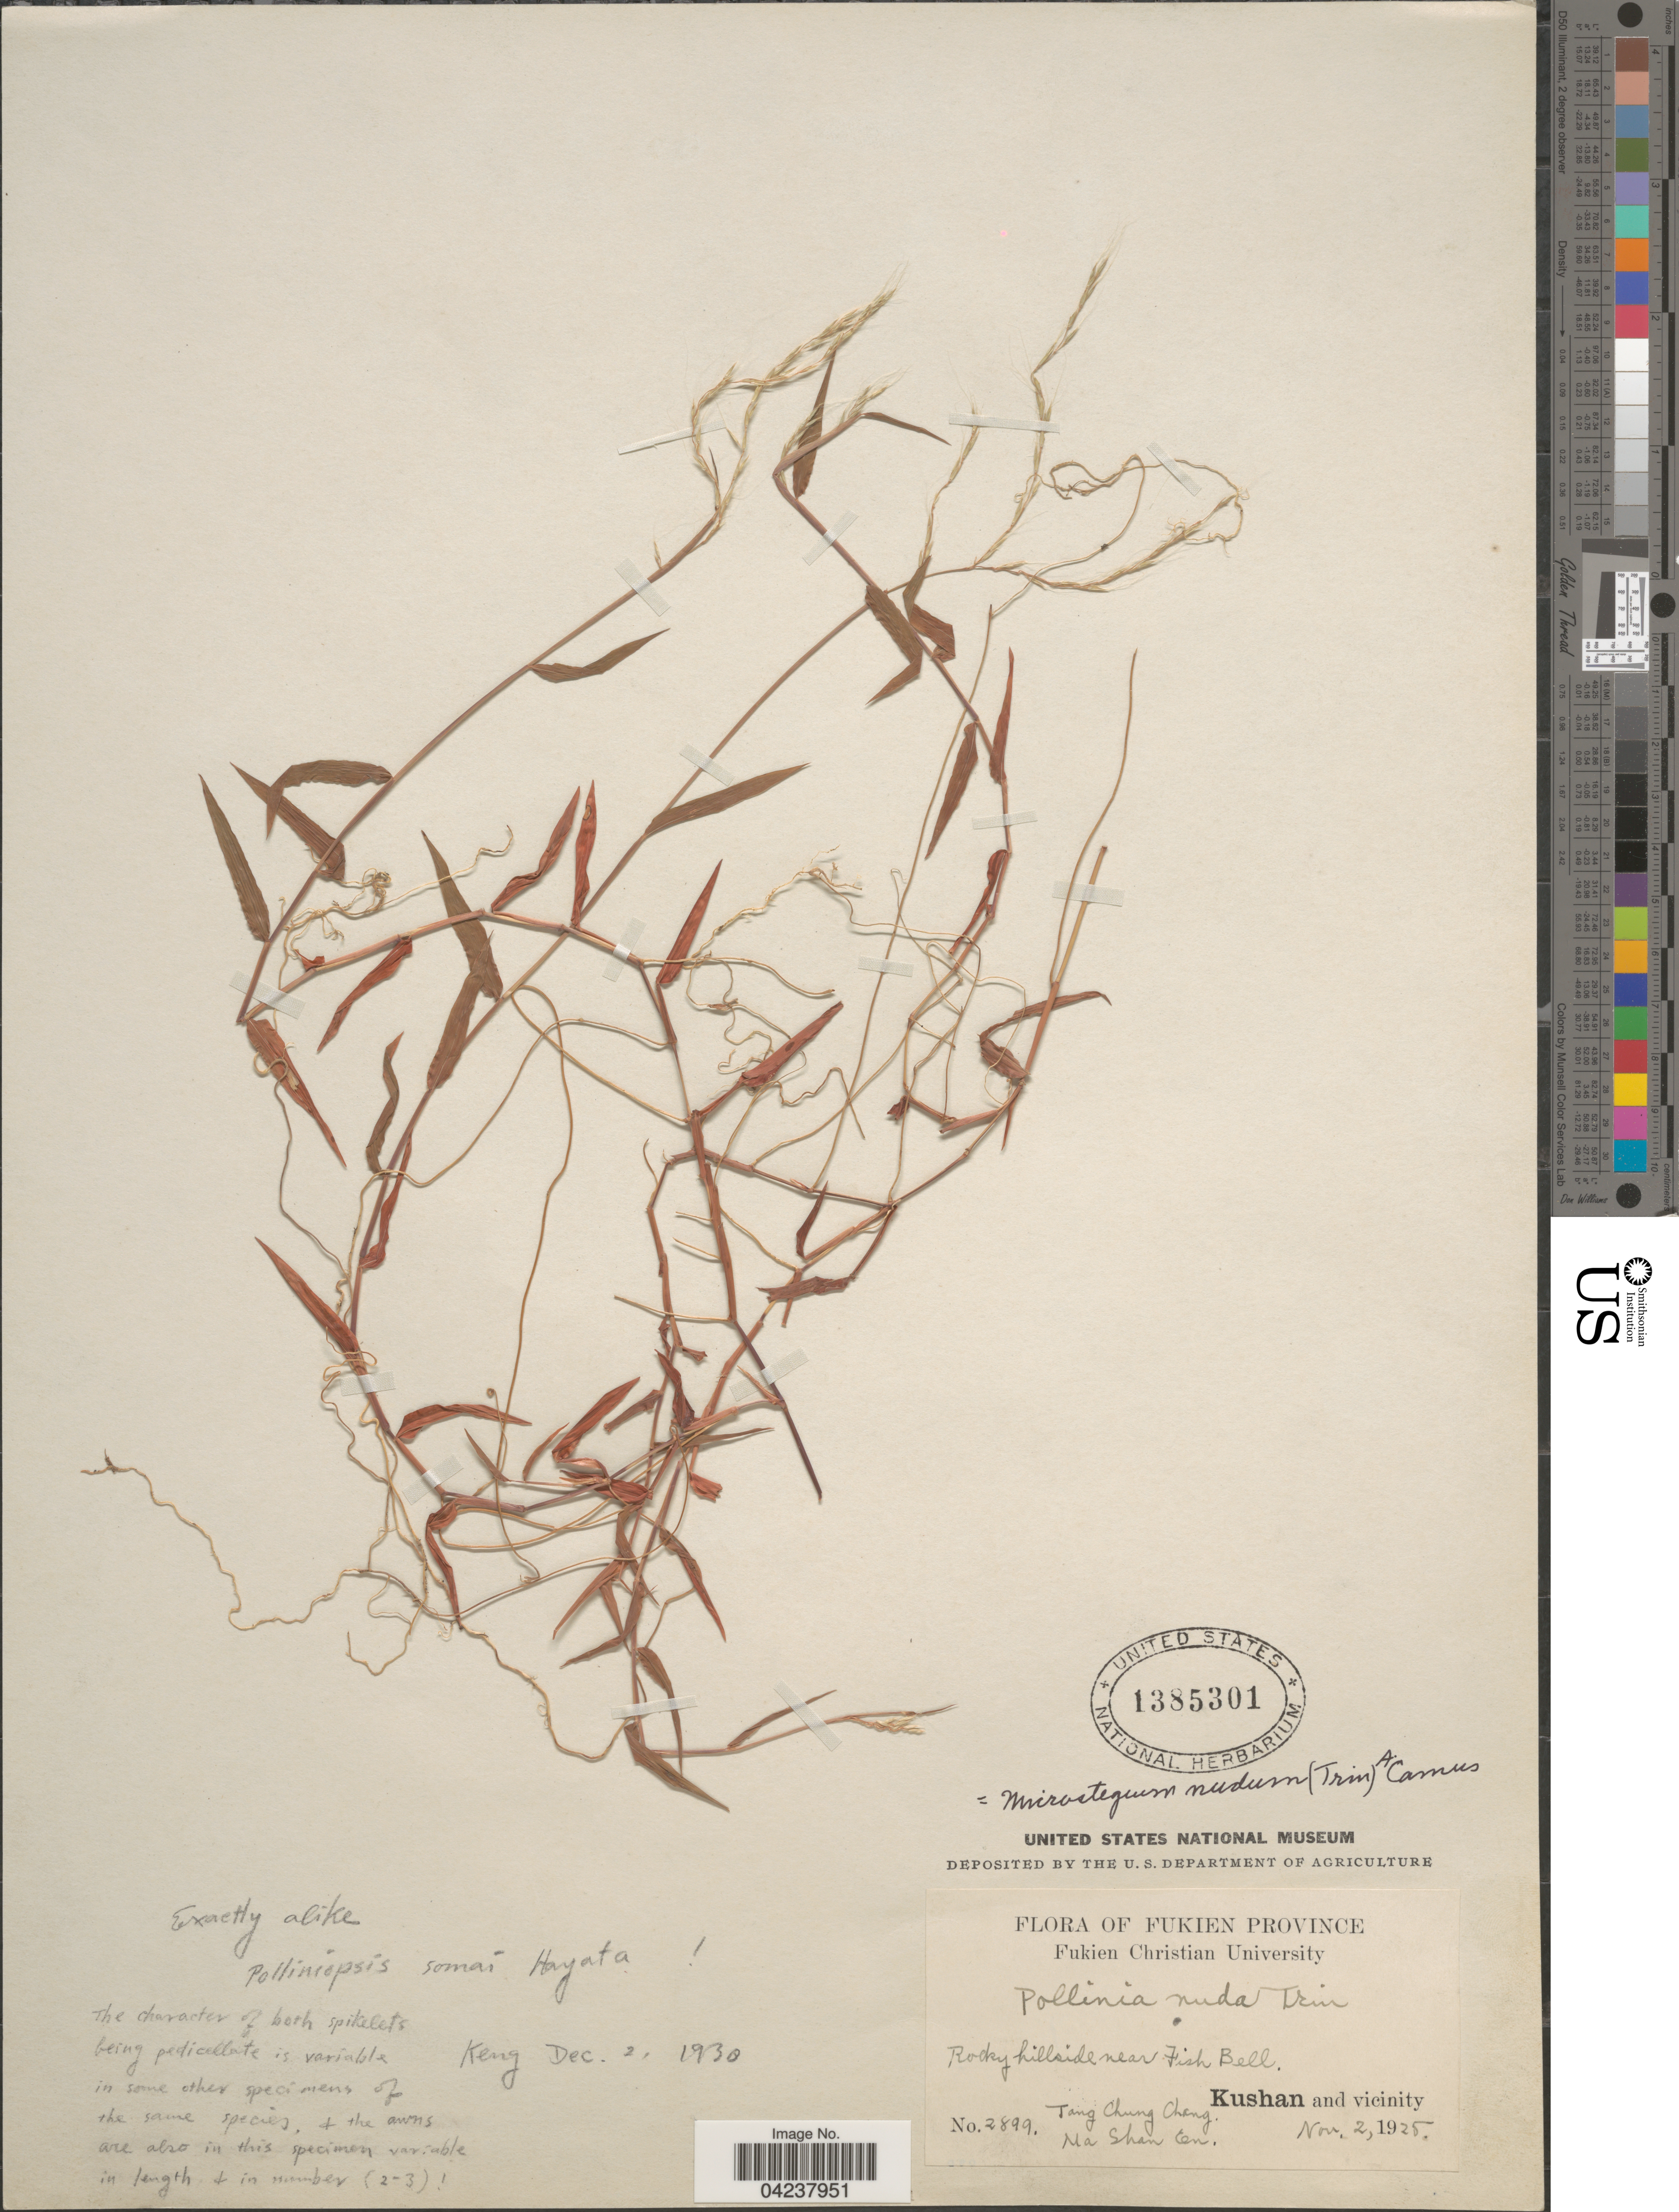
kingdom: Plantae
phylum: Tracheophyta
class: Liliopsida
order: Poales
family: Poaceae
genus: Microstegium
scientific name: Microstegium nudum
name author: (Trin.) A. Camus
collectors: T. C. Chang & M. En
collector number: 2899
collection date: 1925-11-02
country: China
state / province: Fujian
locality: Fukien Province. Rocky hillside near Fish Bell. Kushan and vicinity.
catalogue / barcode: US 1385301